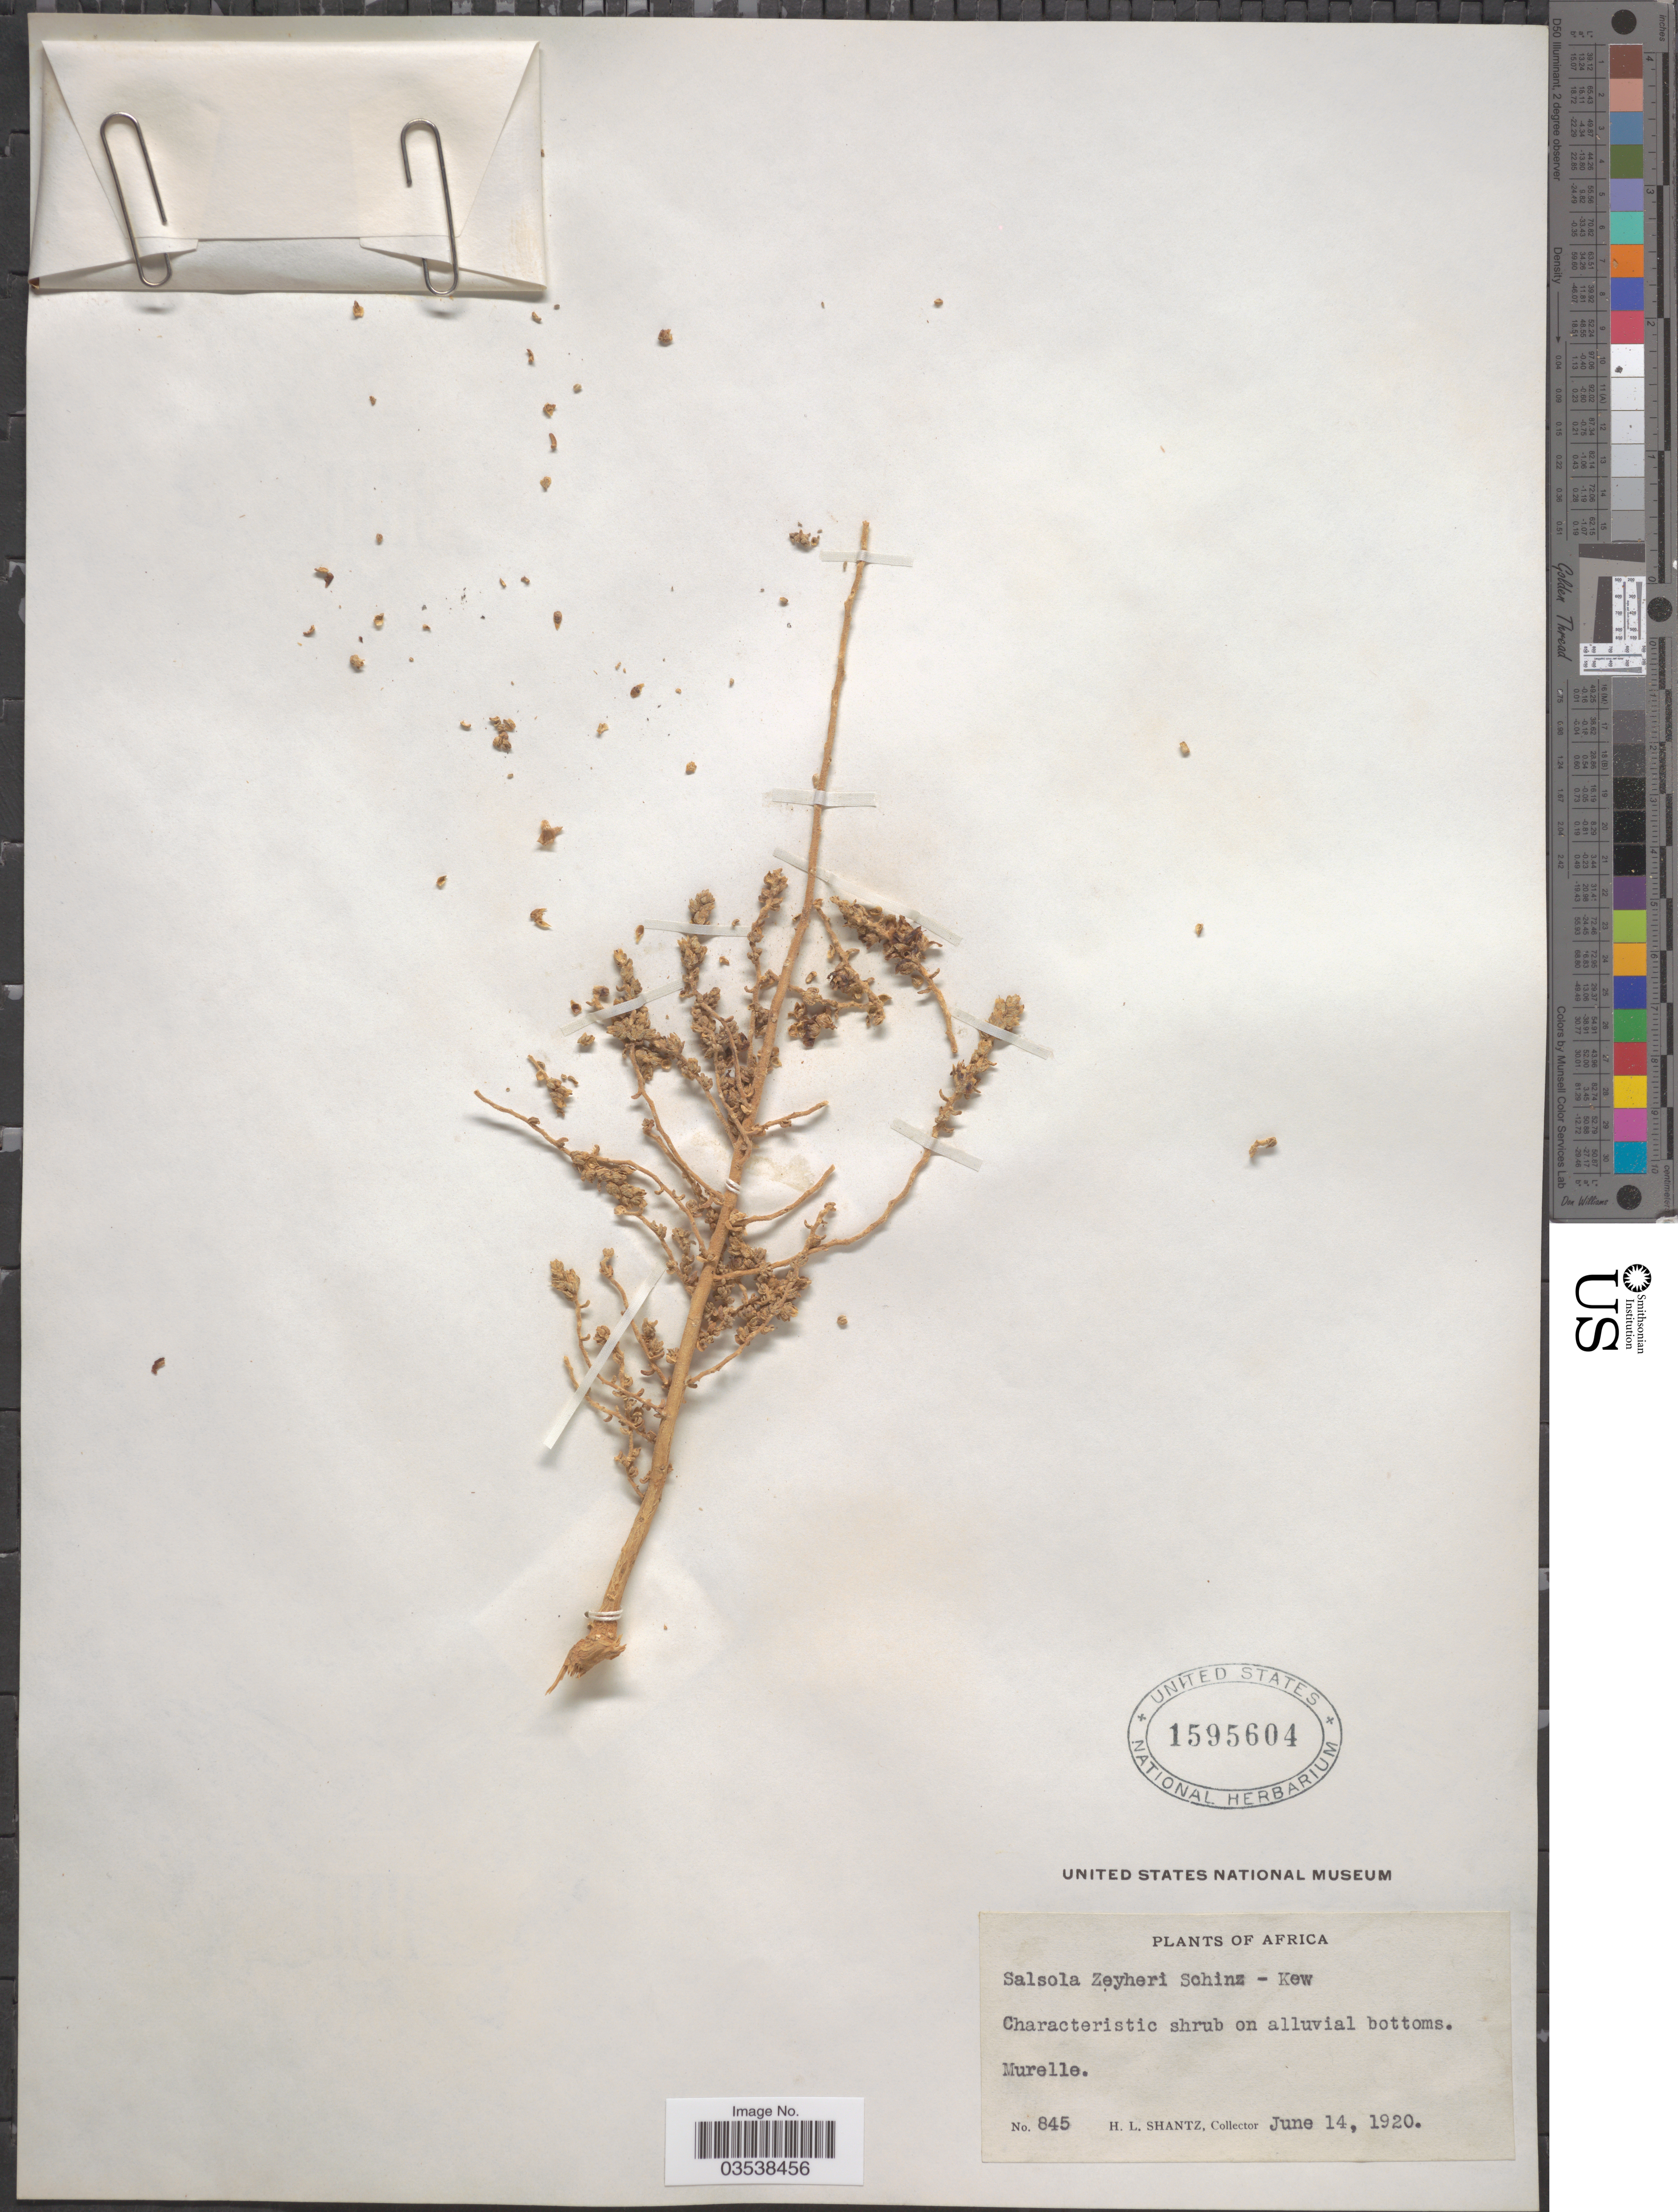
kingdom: Plantae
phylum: Tracheophyta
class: Magnoliopsida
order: Caryophyllales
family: Amaranthaceae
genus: Caroxylon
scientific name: Caroxylon zeyheri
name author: Moq.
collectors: H. Shantz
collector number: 845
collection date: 1920-06-14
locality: Africa. Murelle.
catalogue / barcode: US 1595604